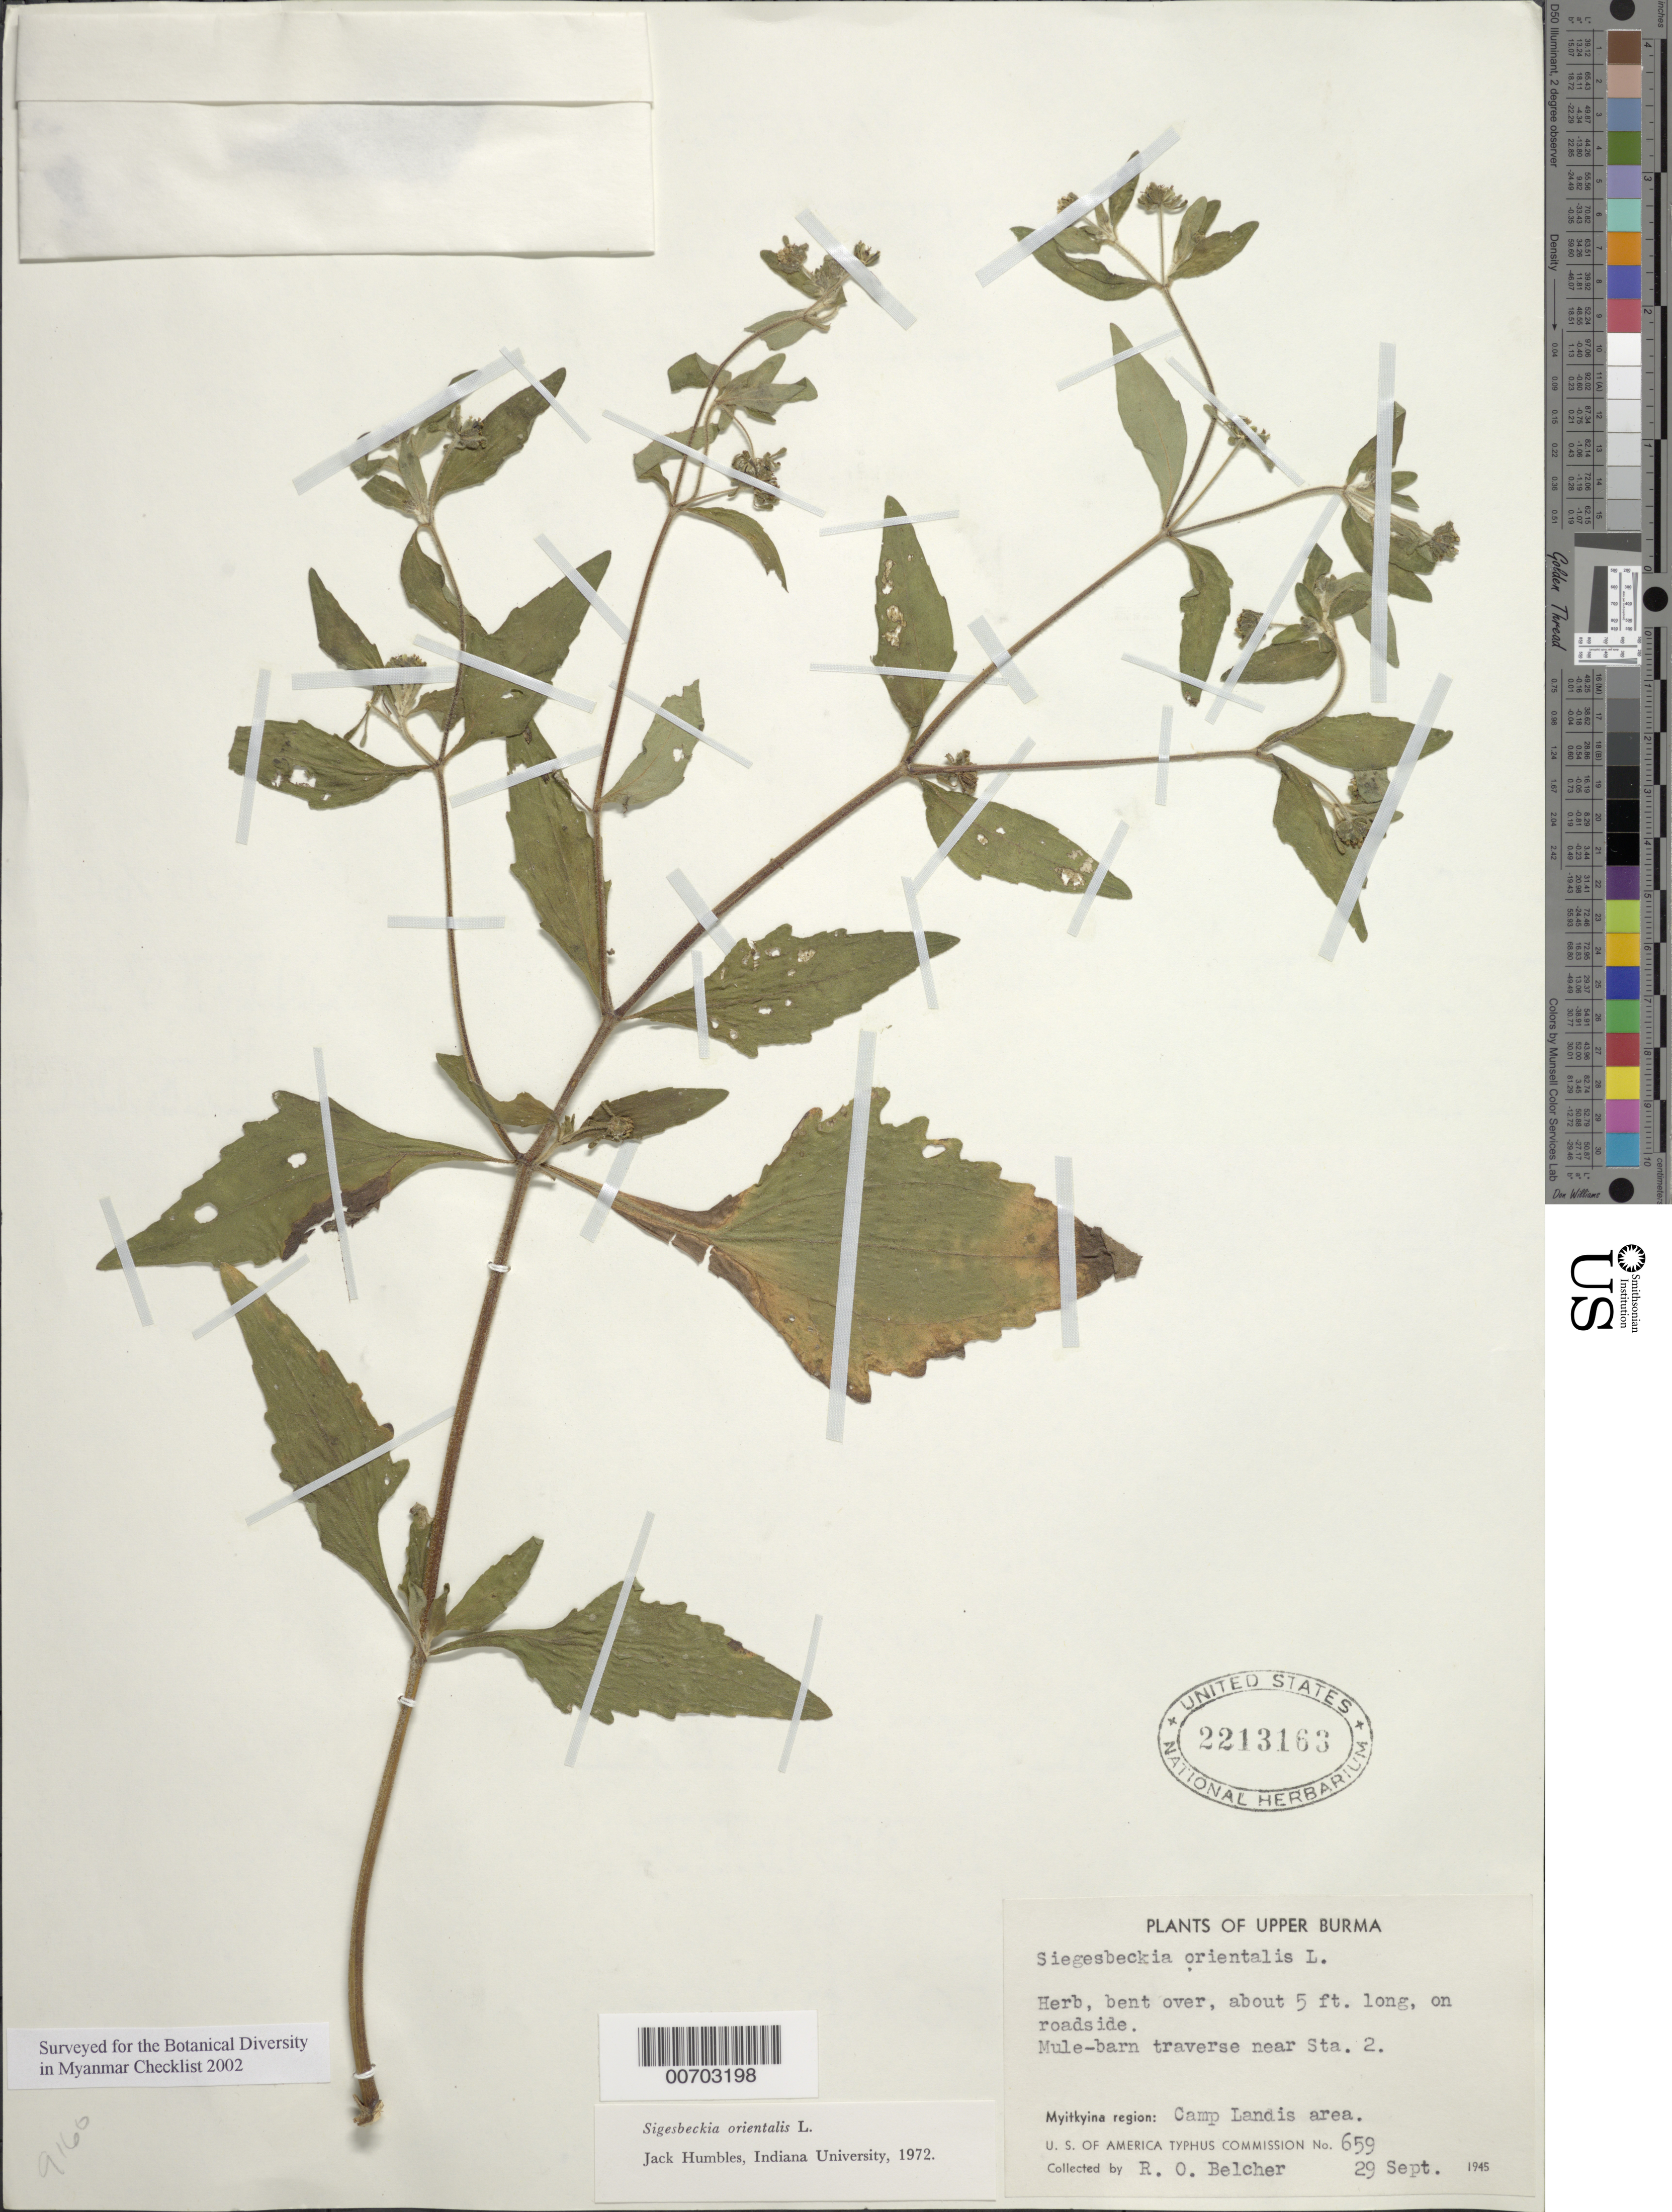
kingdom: Plantae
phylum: Tracheophyta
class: Magnoliopsida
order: Asterales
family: Asteraceae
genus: Sigesbeckia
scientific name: Sigesbeckia orientalis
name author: L.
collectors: R. Belcher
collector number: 659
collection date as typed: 29 Sep 1945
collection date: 1945-09-29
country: Myanmar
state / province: Kachin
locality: Myitkyina, Camp Landis area, Sta. 2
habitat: Roadside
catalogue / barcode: US 2213163